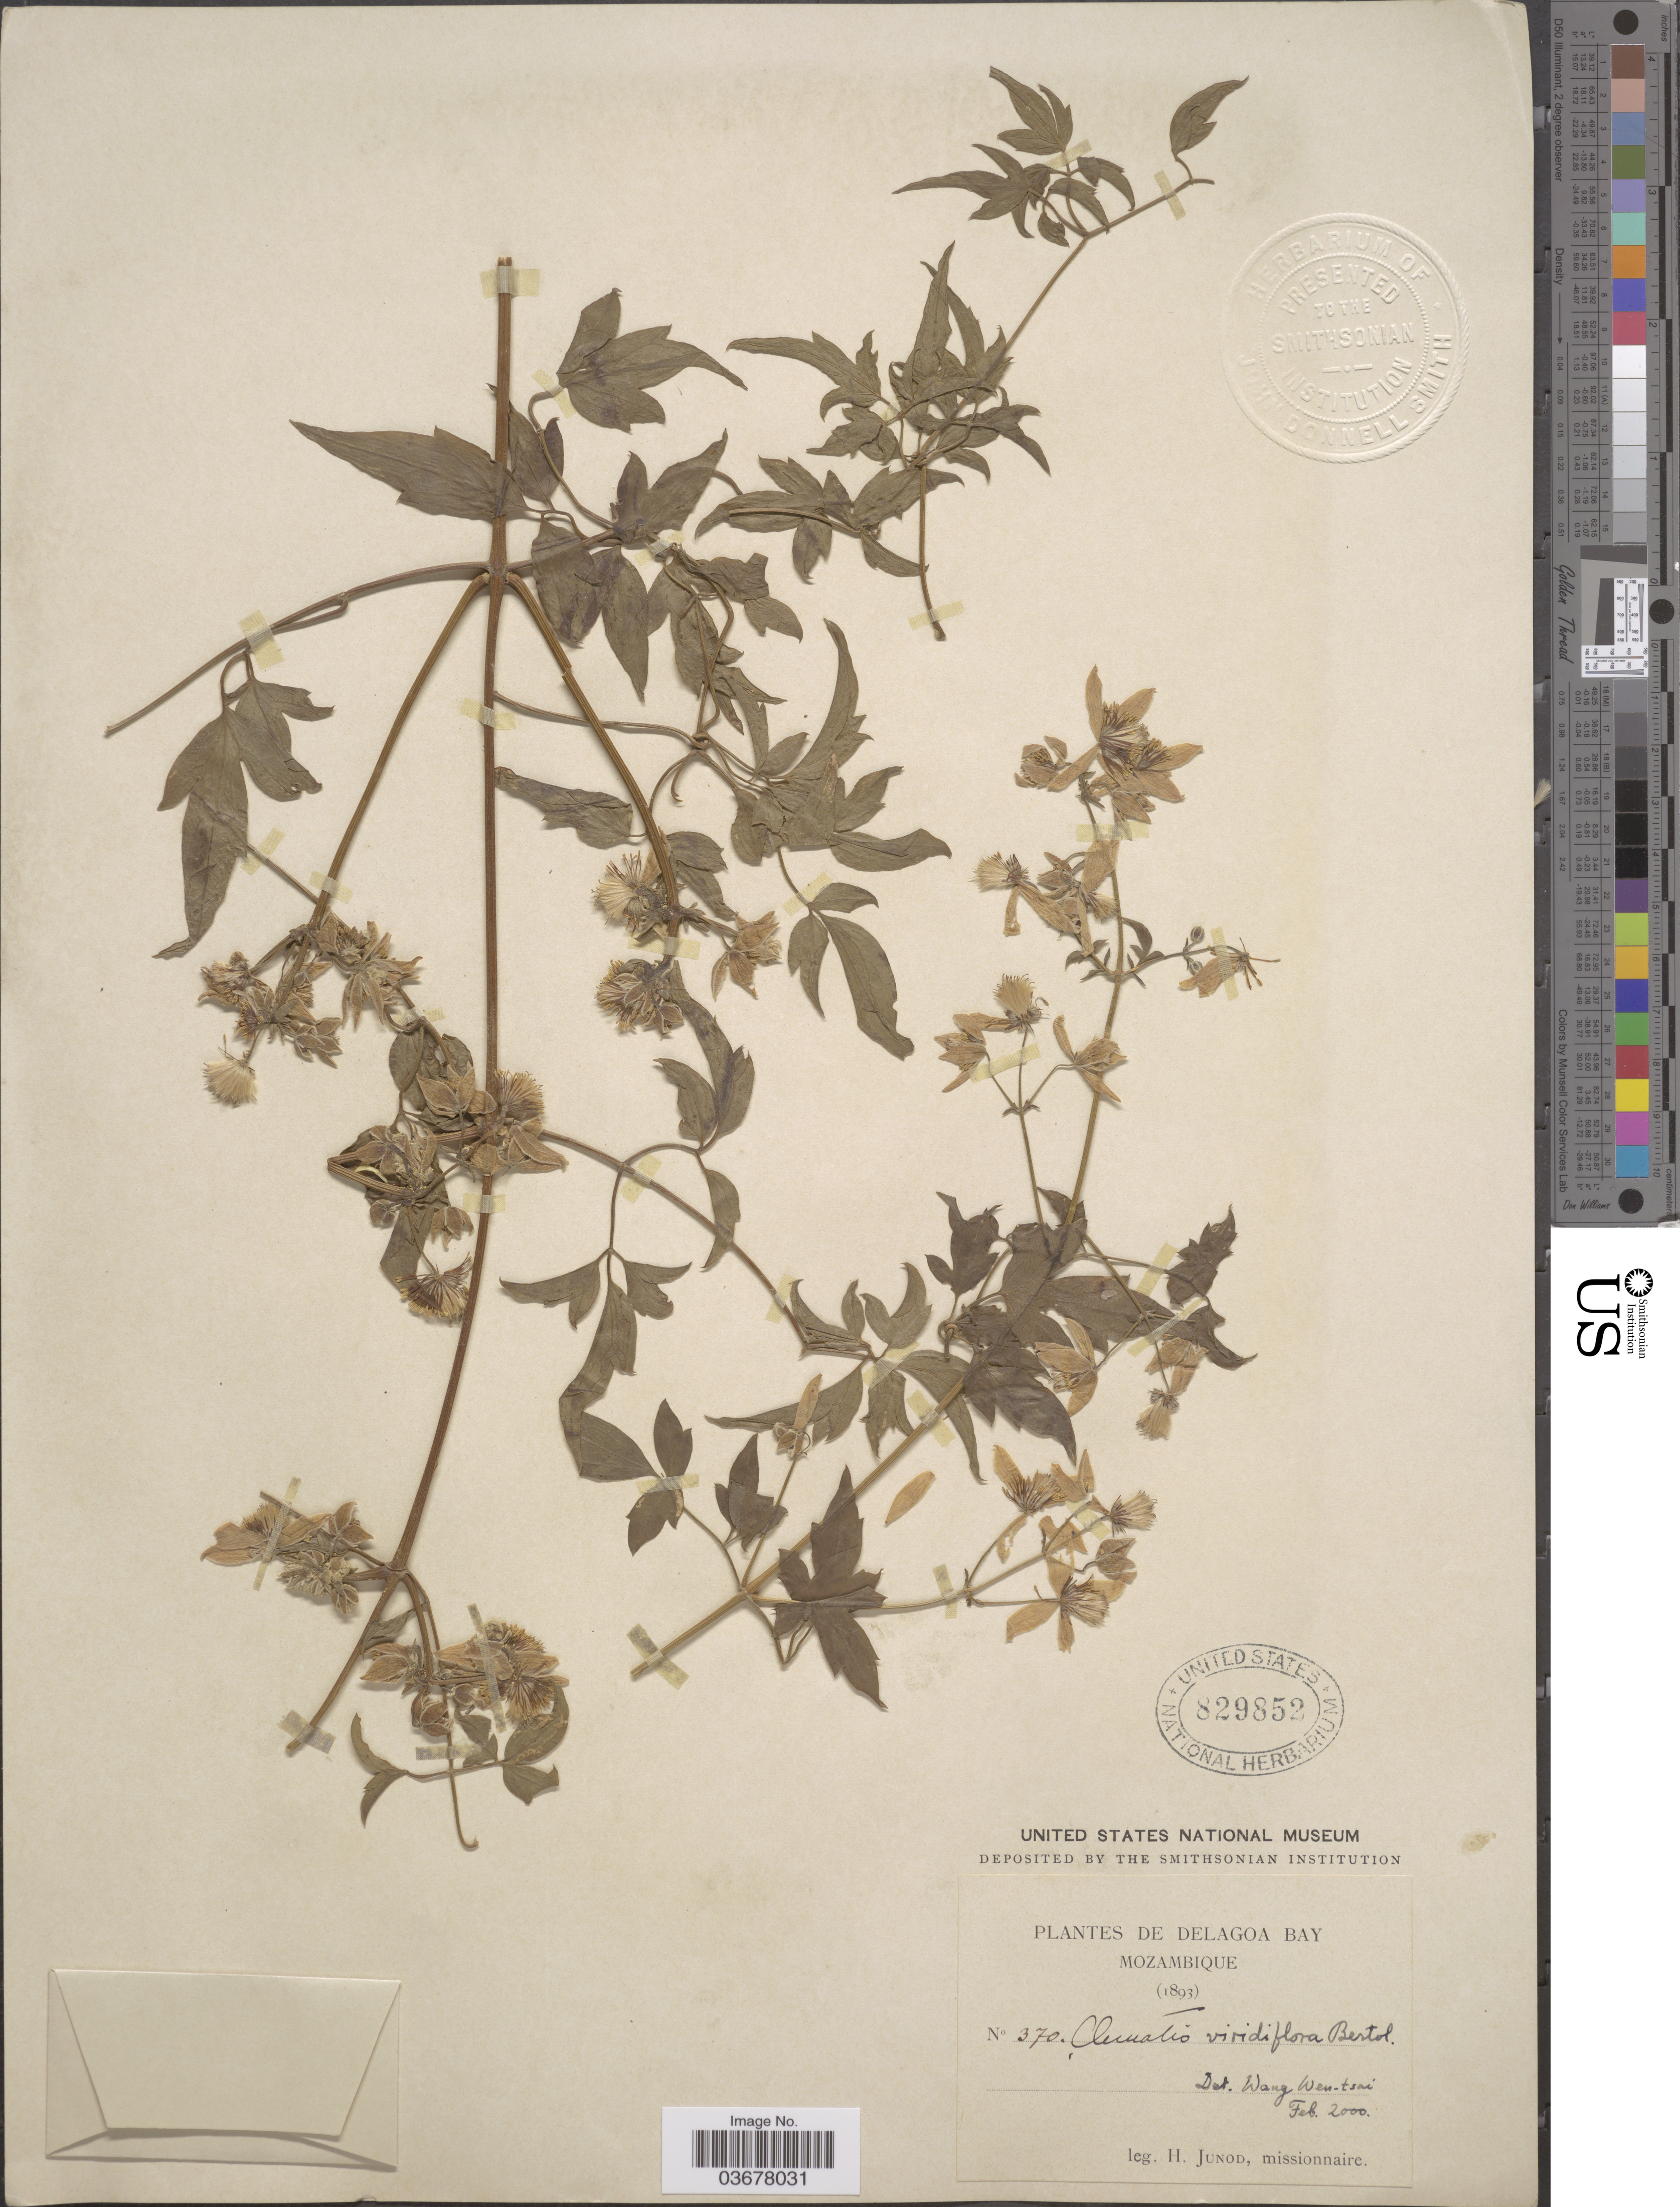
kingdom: Plantae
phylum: Tracheophyta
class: Magnoliopsida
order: Ranunculales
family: Ranunculaceae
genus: Clematis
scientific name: Clematis viridiflora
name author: Bertol.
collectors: H. Junod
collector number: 370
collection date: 1893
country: Mozambique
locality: De Delagoa Bay.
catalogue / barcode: US 829852